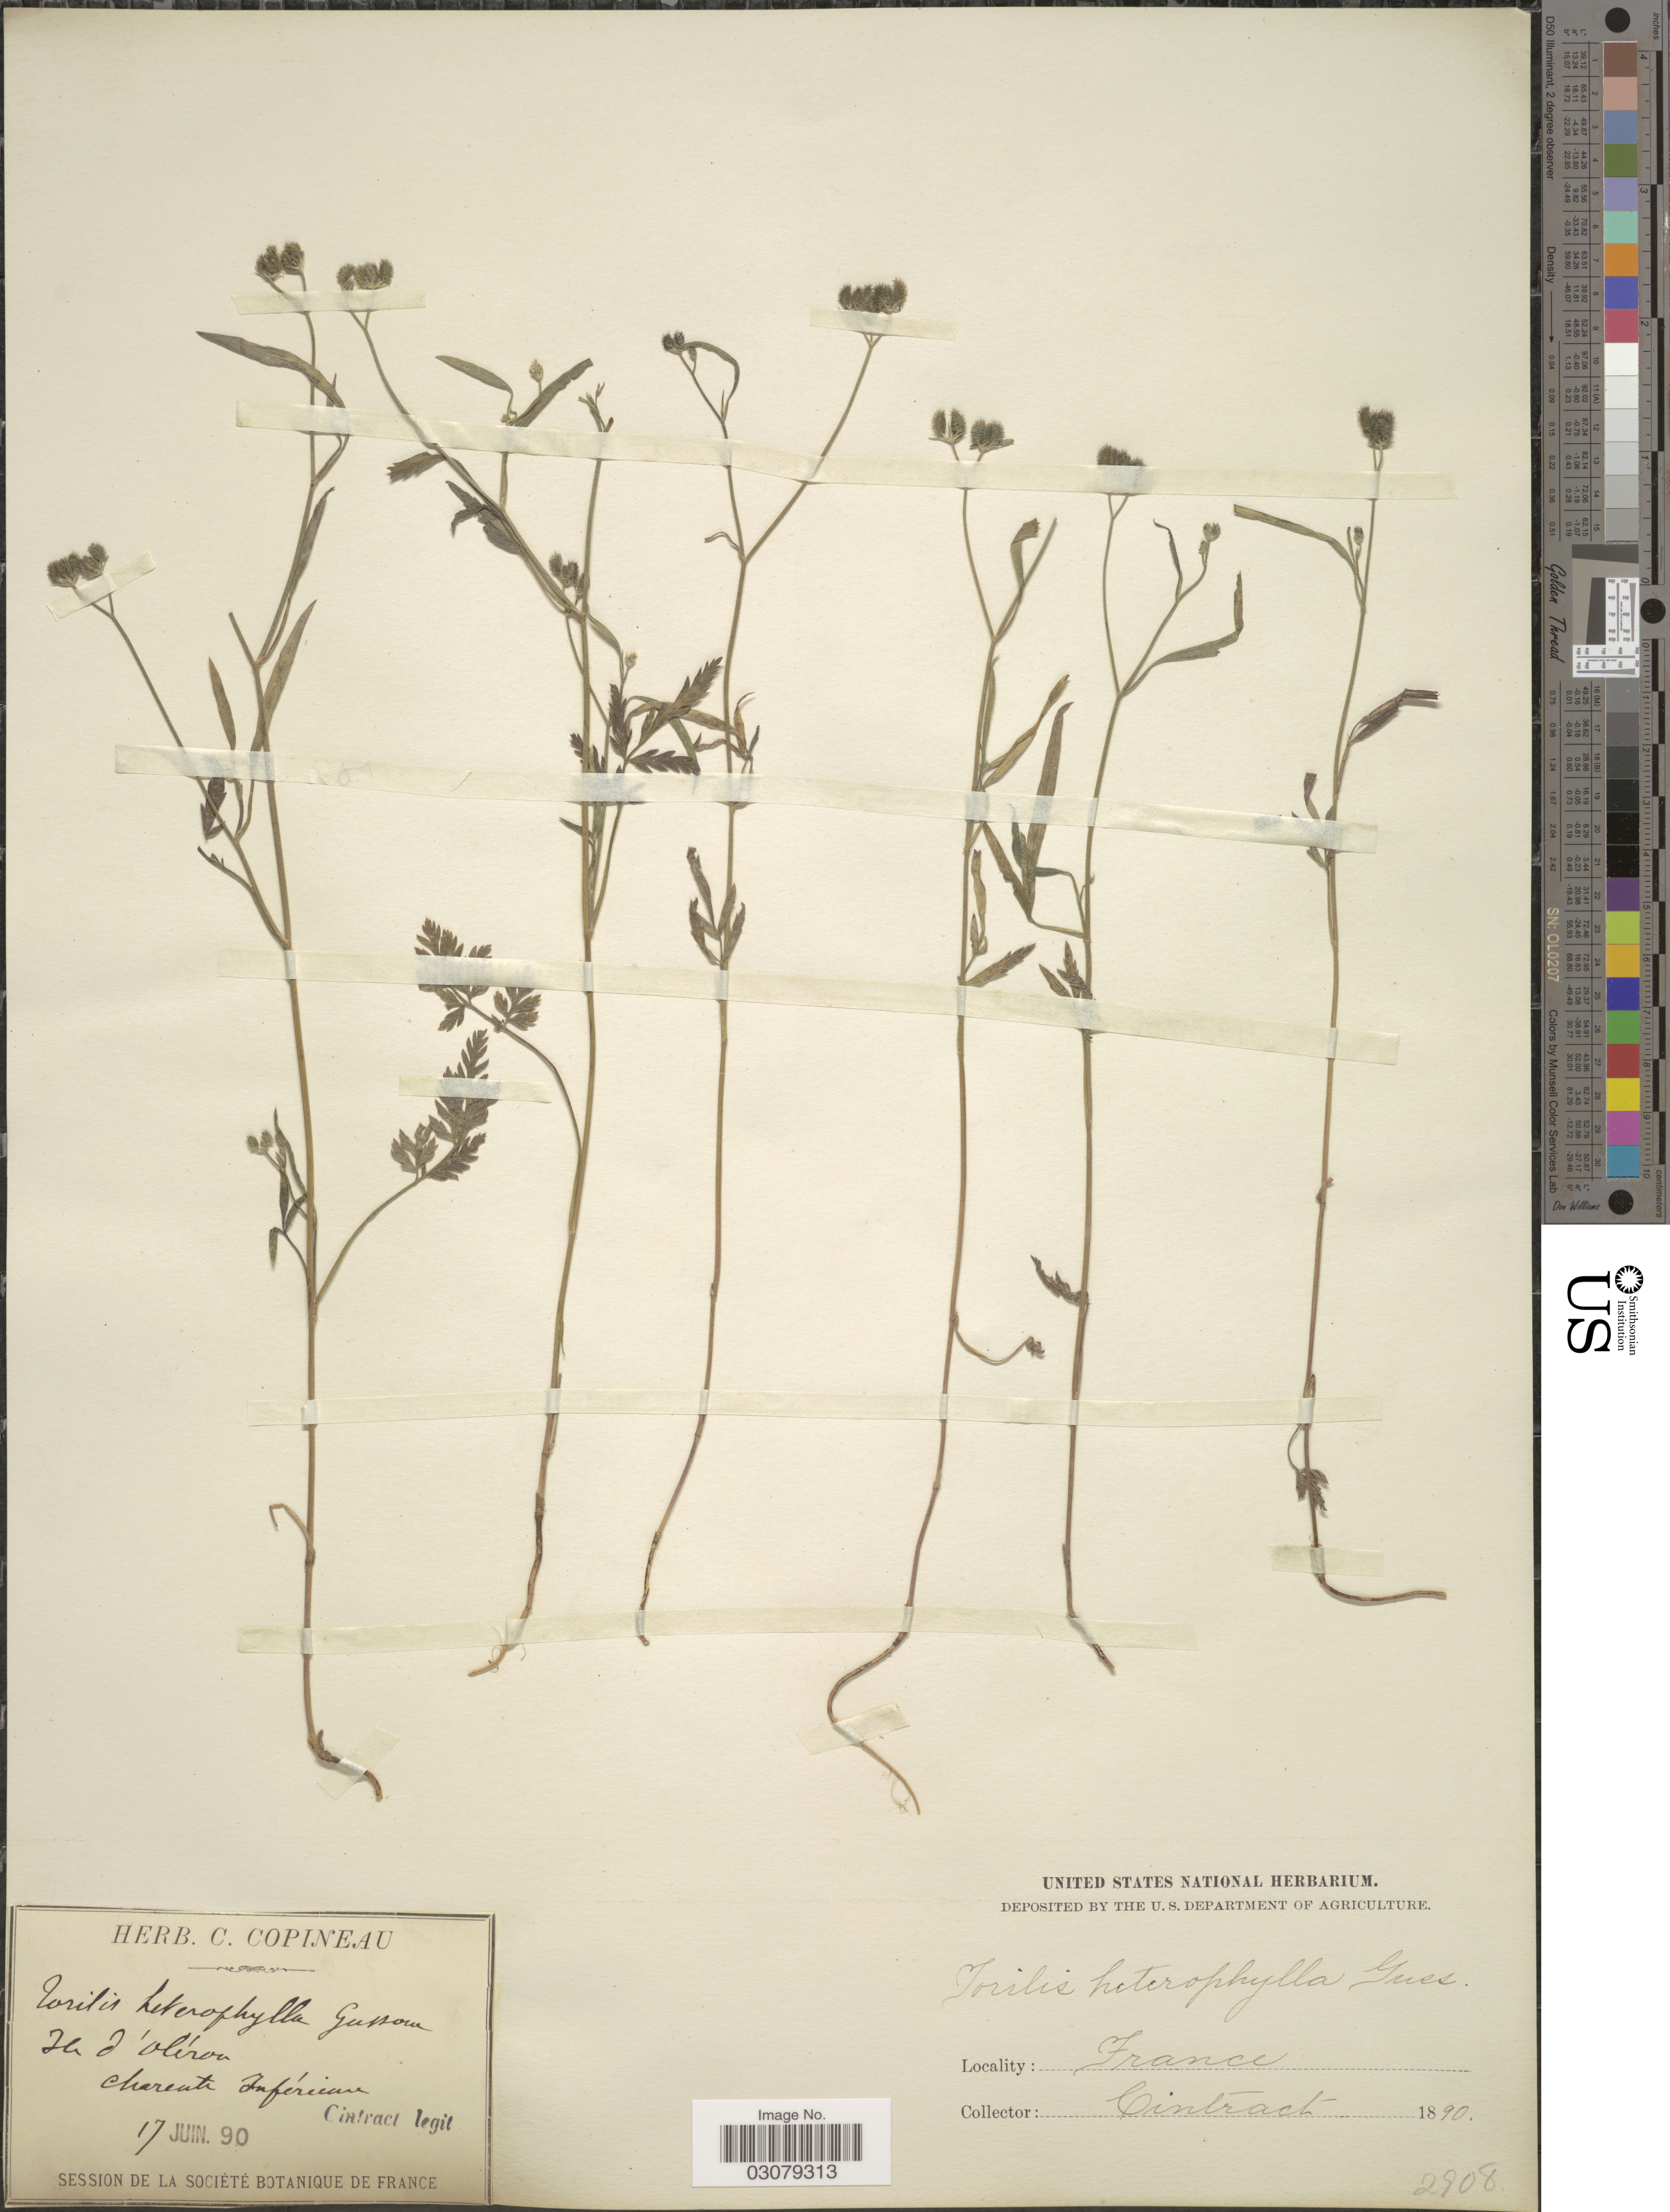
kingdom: Plantae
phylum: Tracheophyta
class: Magnoliopsida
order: Apiales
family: Apiaceae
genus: Torilis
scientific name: Torilis infesta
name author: (L.) Clairv.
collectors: Cintract, --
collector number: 2908?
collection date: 1890-06-17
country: France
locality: Ile d'Olíroa, Chareute Inférieure.